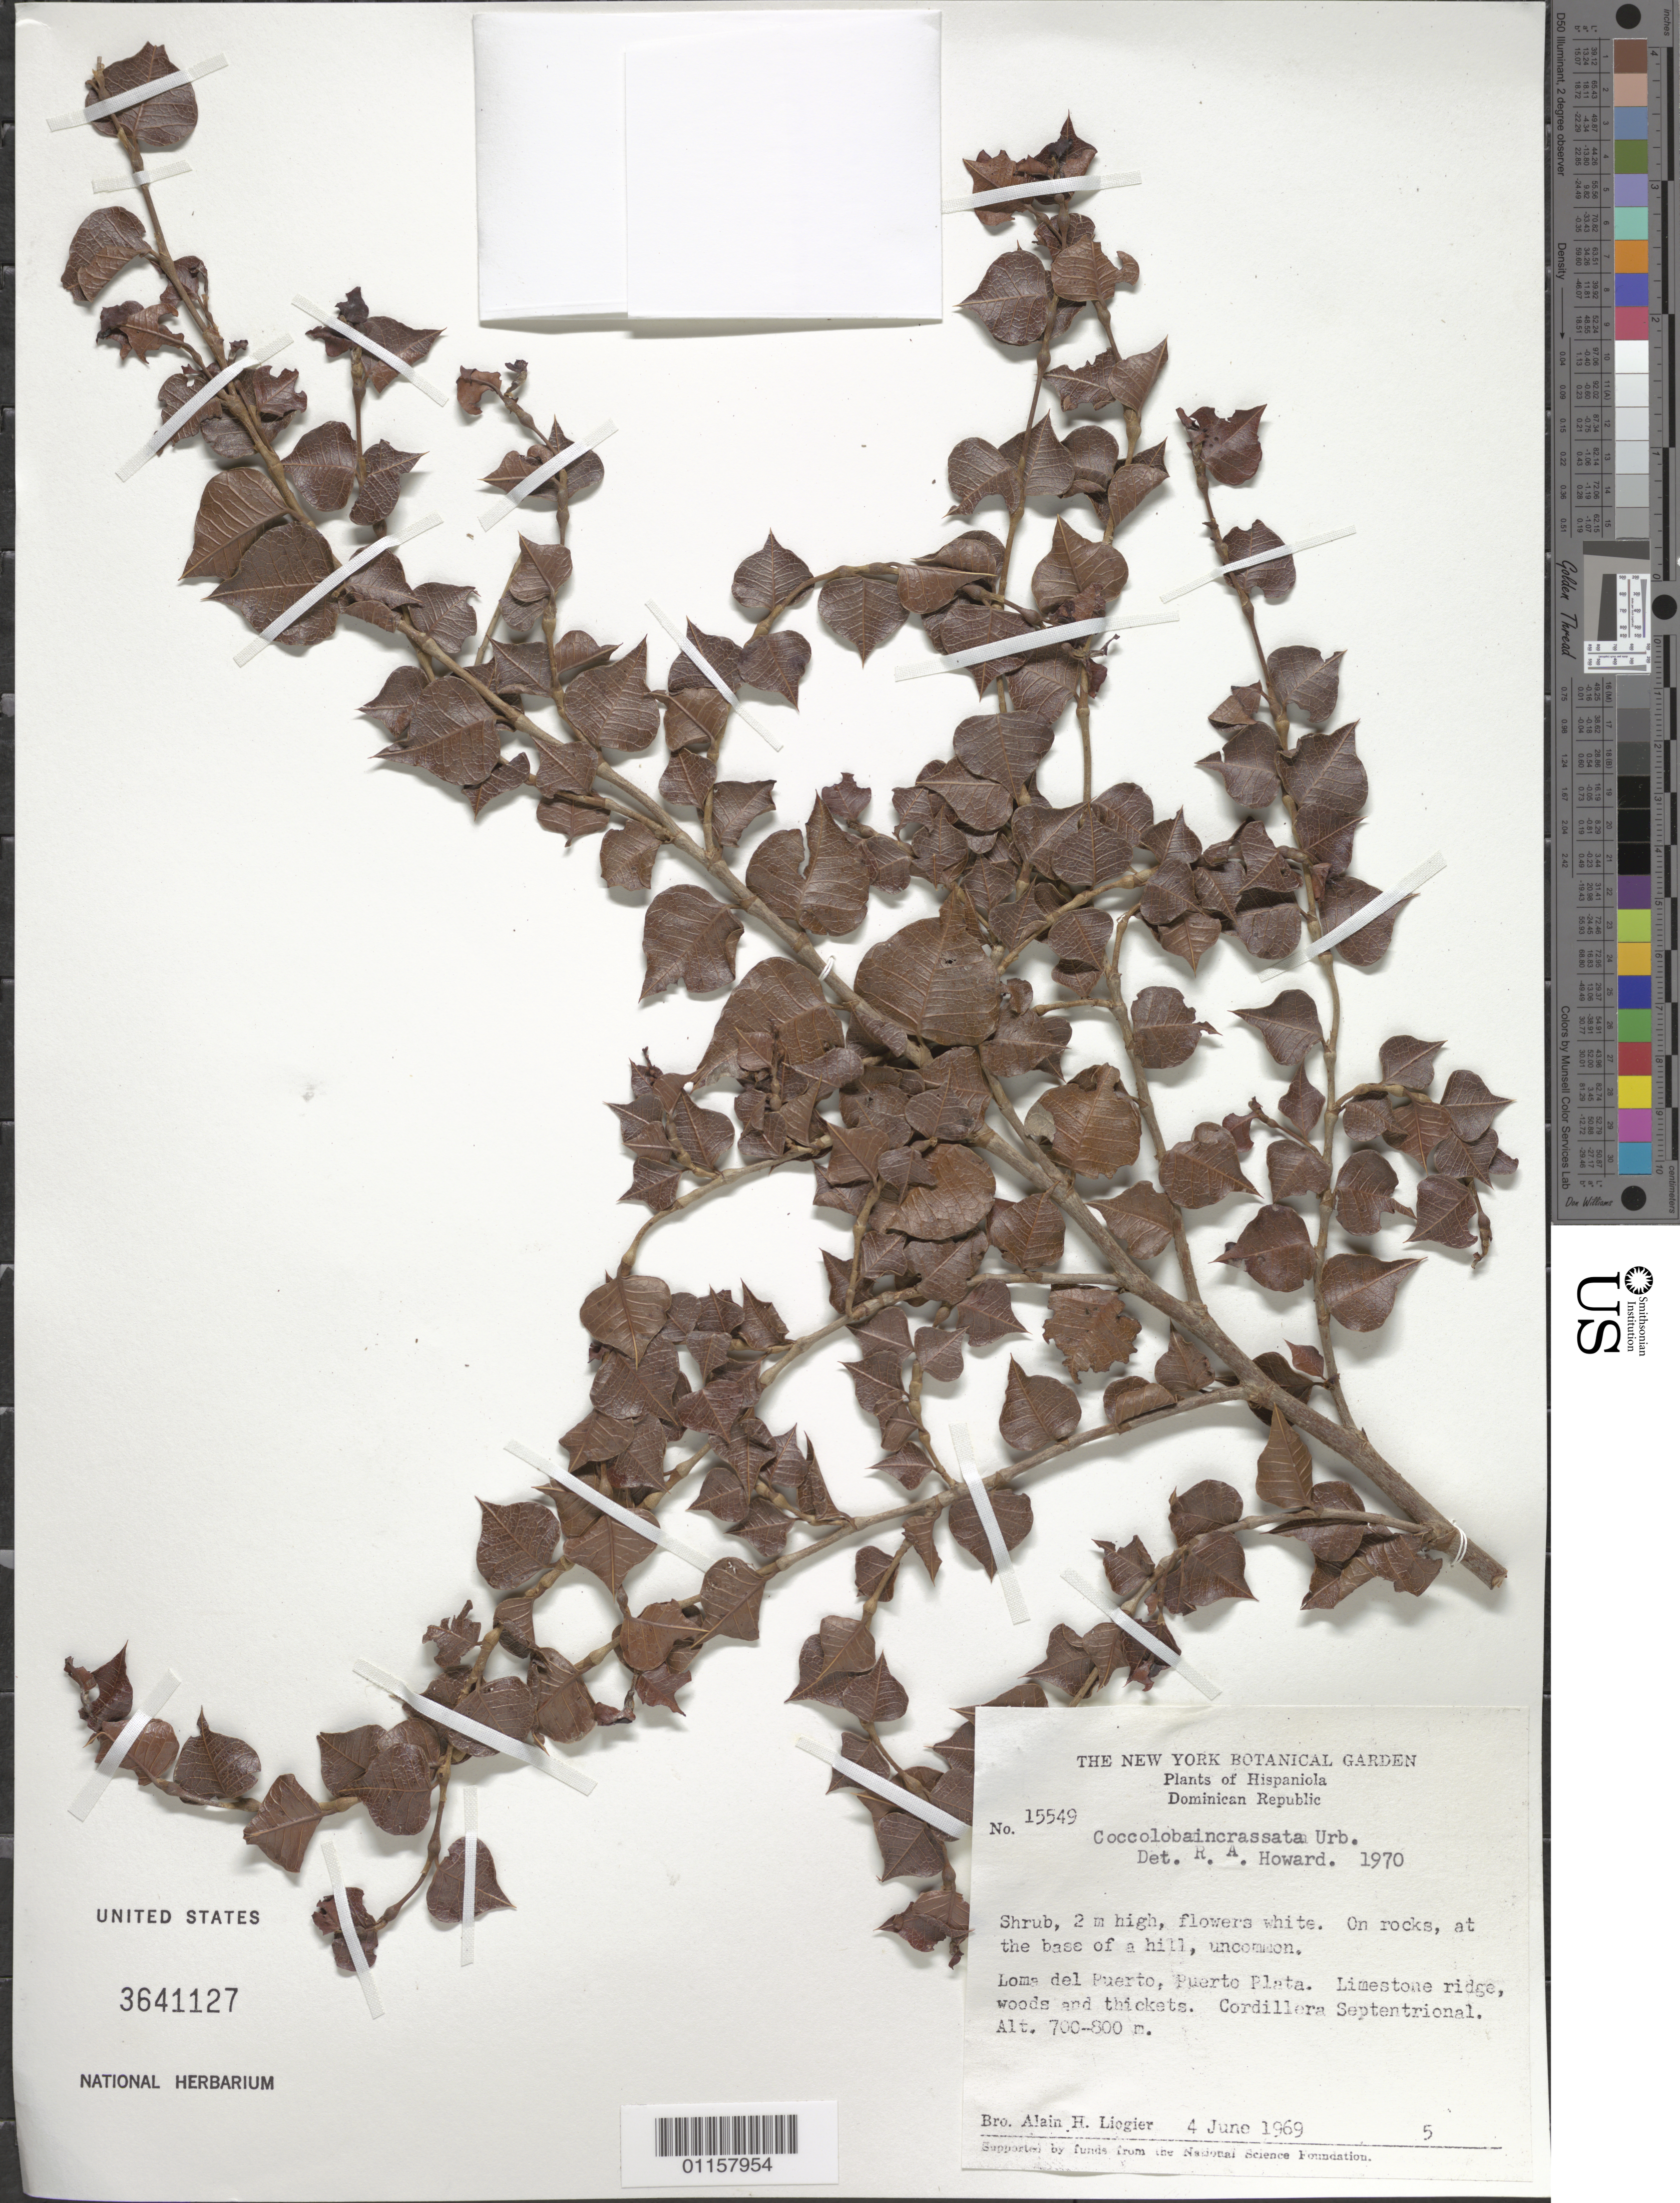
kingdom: Plantae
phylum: Tracheophyta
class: Magnoliopsida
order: Caryophyllales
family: Polygonaceae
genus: Coccoloba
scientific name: Coccoloba incrassata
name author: Urb.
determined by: Howard, R. A.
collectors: A. H. Liogier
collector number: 15549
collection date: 1969-06-04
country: Dominican Republic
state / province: Puerto Plata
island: Hispaniola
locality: Cordillera Septentrional, Loma del Puerto, Puerto Plata.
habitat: Limestone ridge, woods and thickets. On rocks, at the base of a hill. Uncommon.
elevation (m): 700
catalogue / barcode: US 3641127